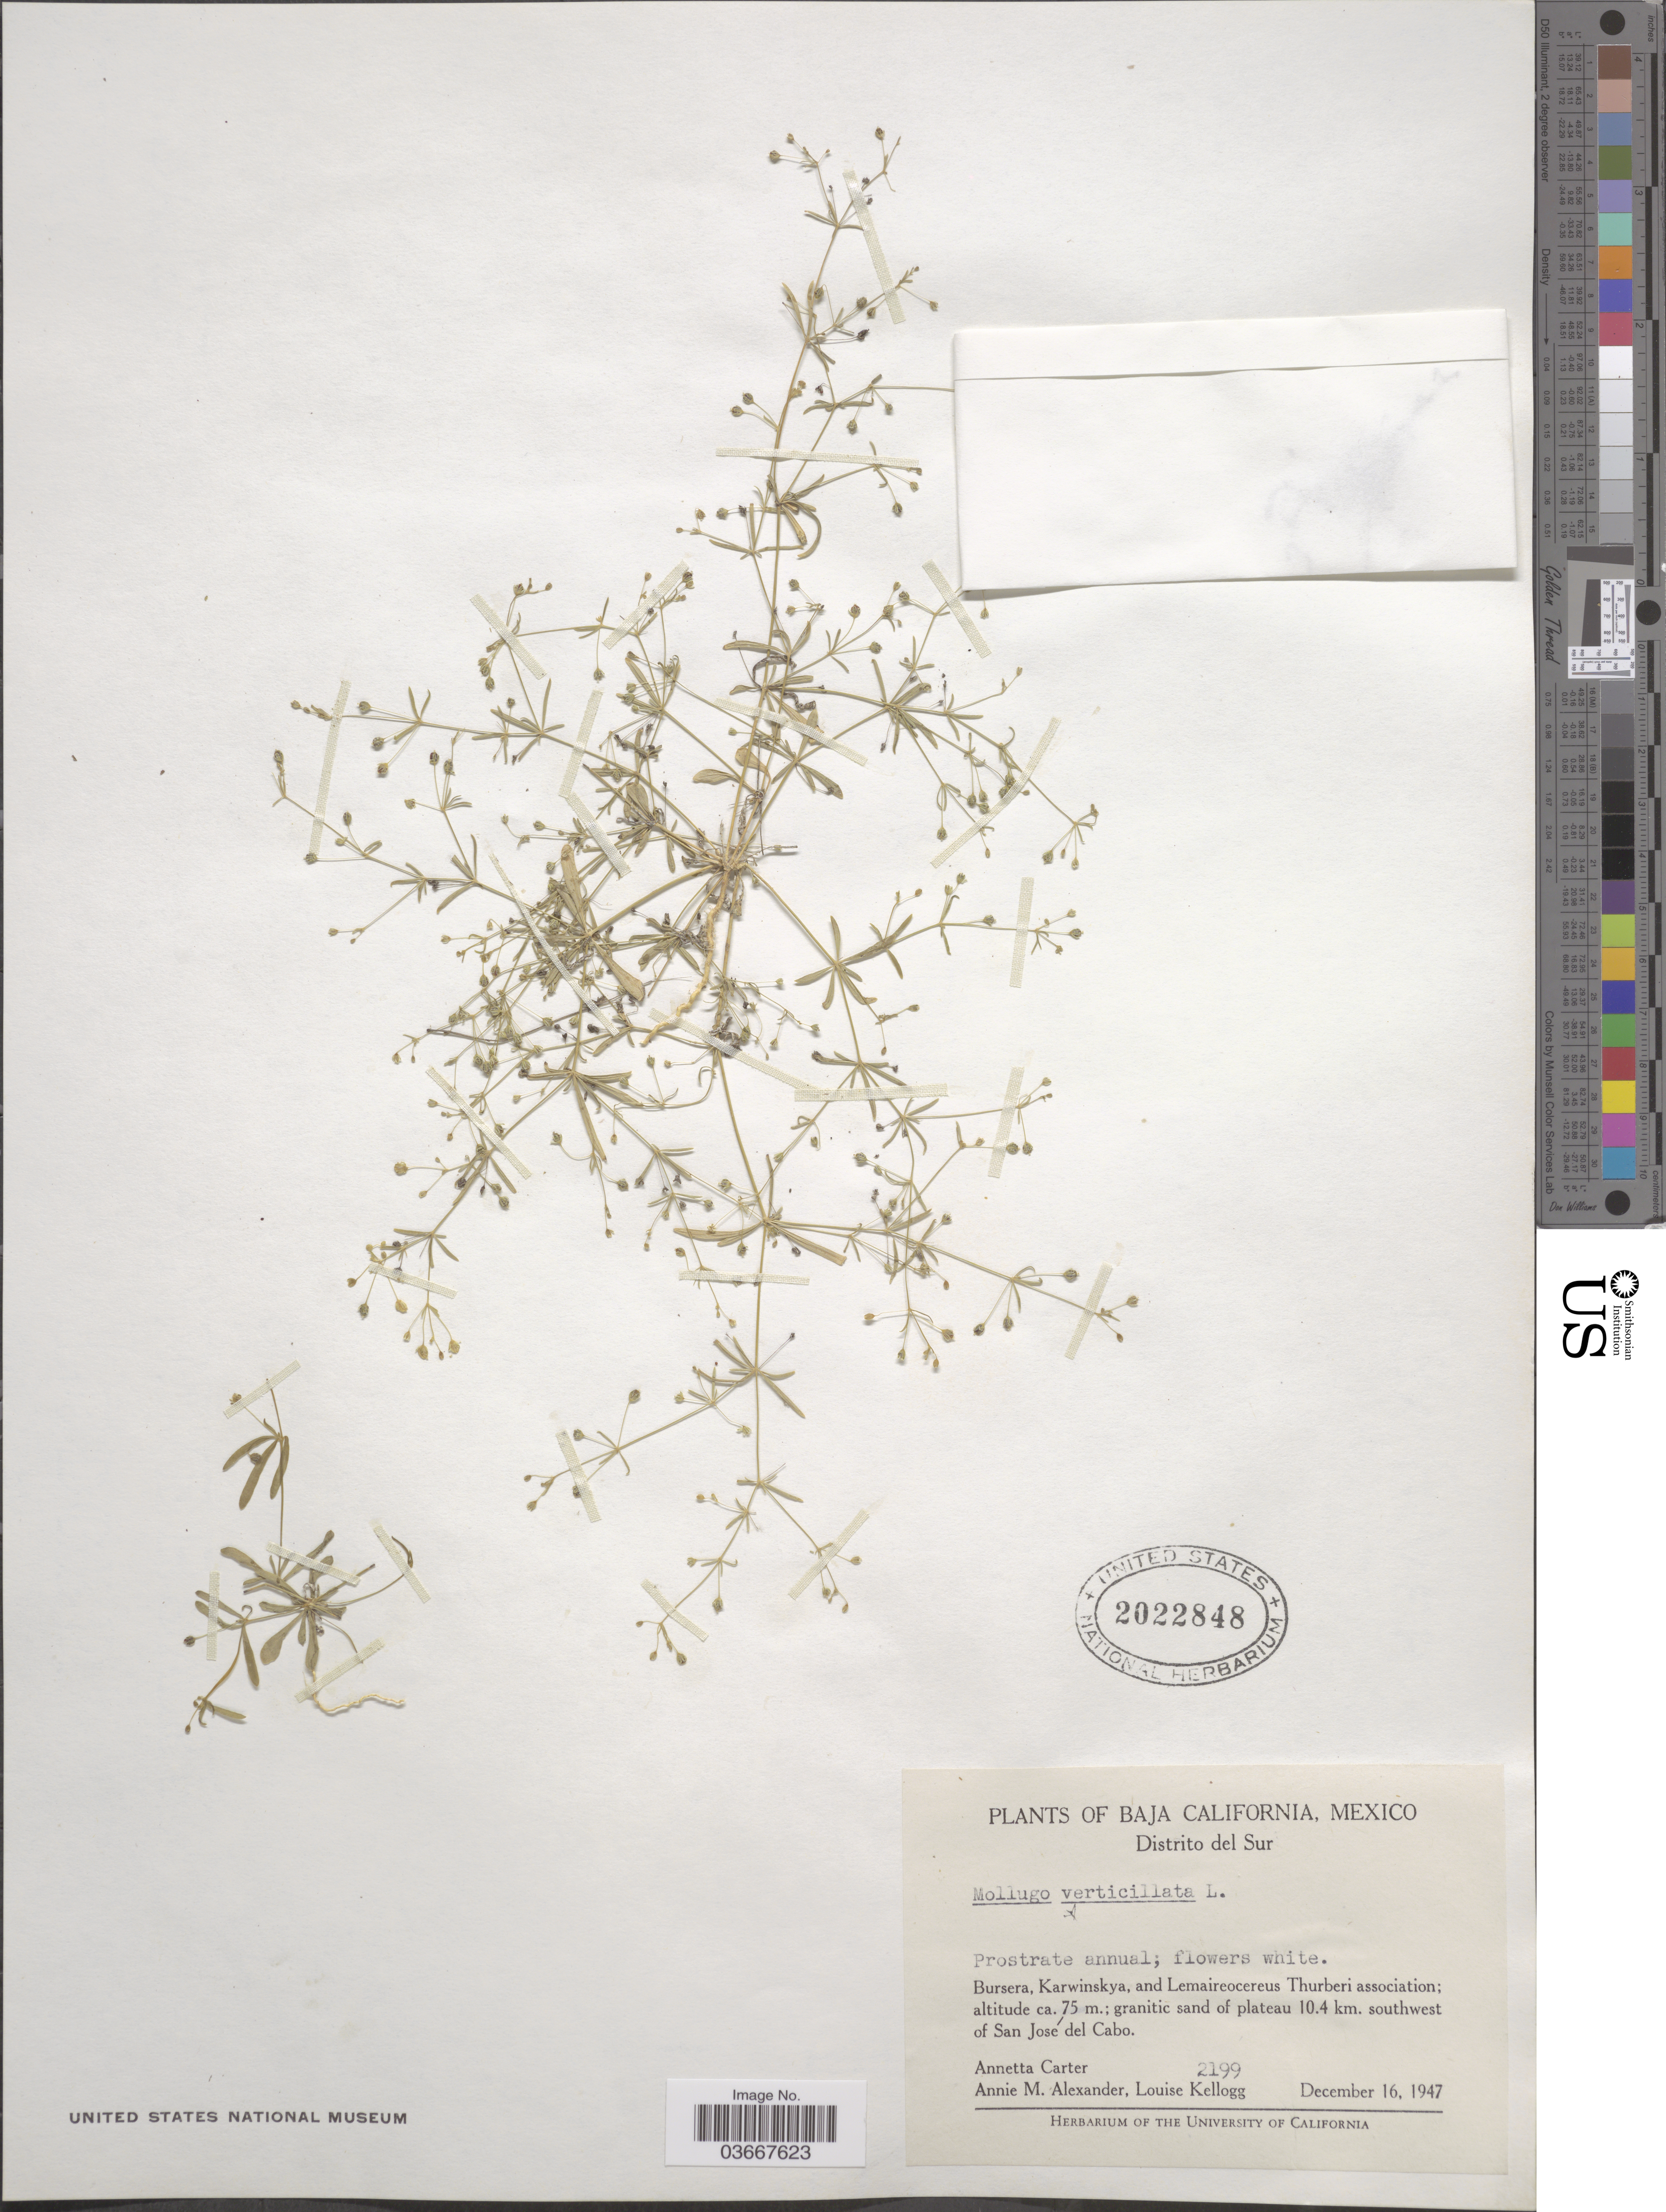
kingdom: Plantae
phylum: Tracheophyta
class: Magnoliopsida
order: Caryophyllales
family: Molluginaceae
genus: Mollugo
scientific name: Mollugo verticillata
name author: L.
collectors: A. Carter, A. M. Alexander & L. Kellogg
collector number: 2199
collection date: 1947-12-16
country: Mexico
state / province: Baja California Sur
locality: Distrito del Sur. Granitic sand of plateau 10.4 km. southwest of San José del Cabo.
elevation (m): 75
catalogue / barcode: US 2022848